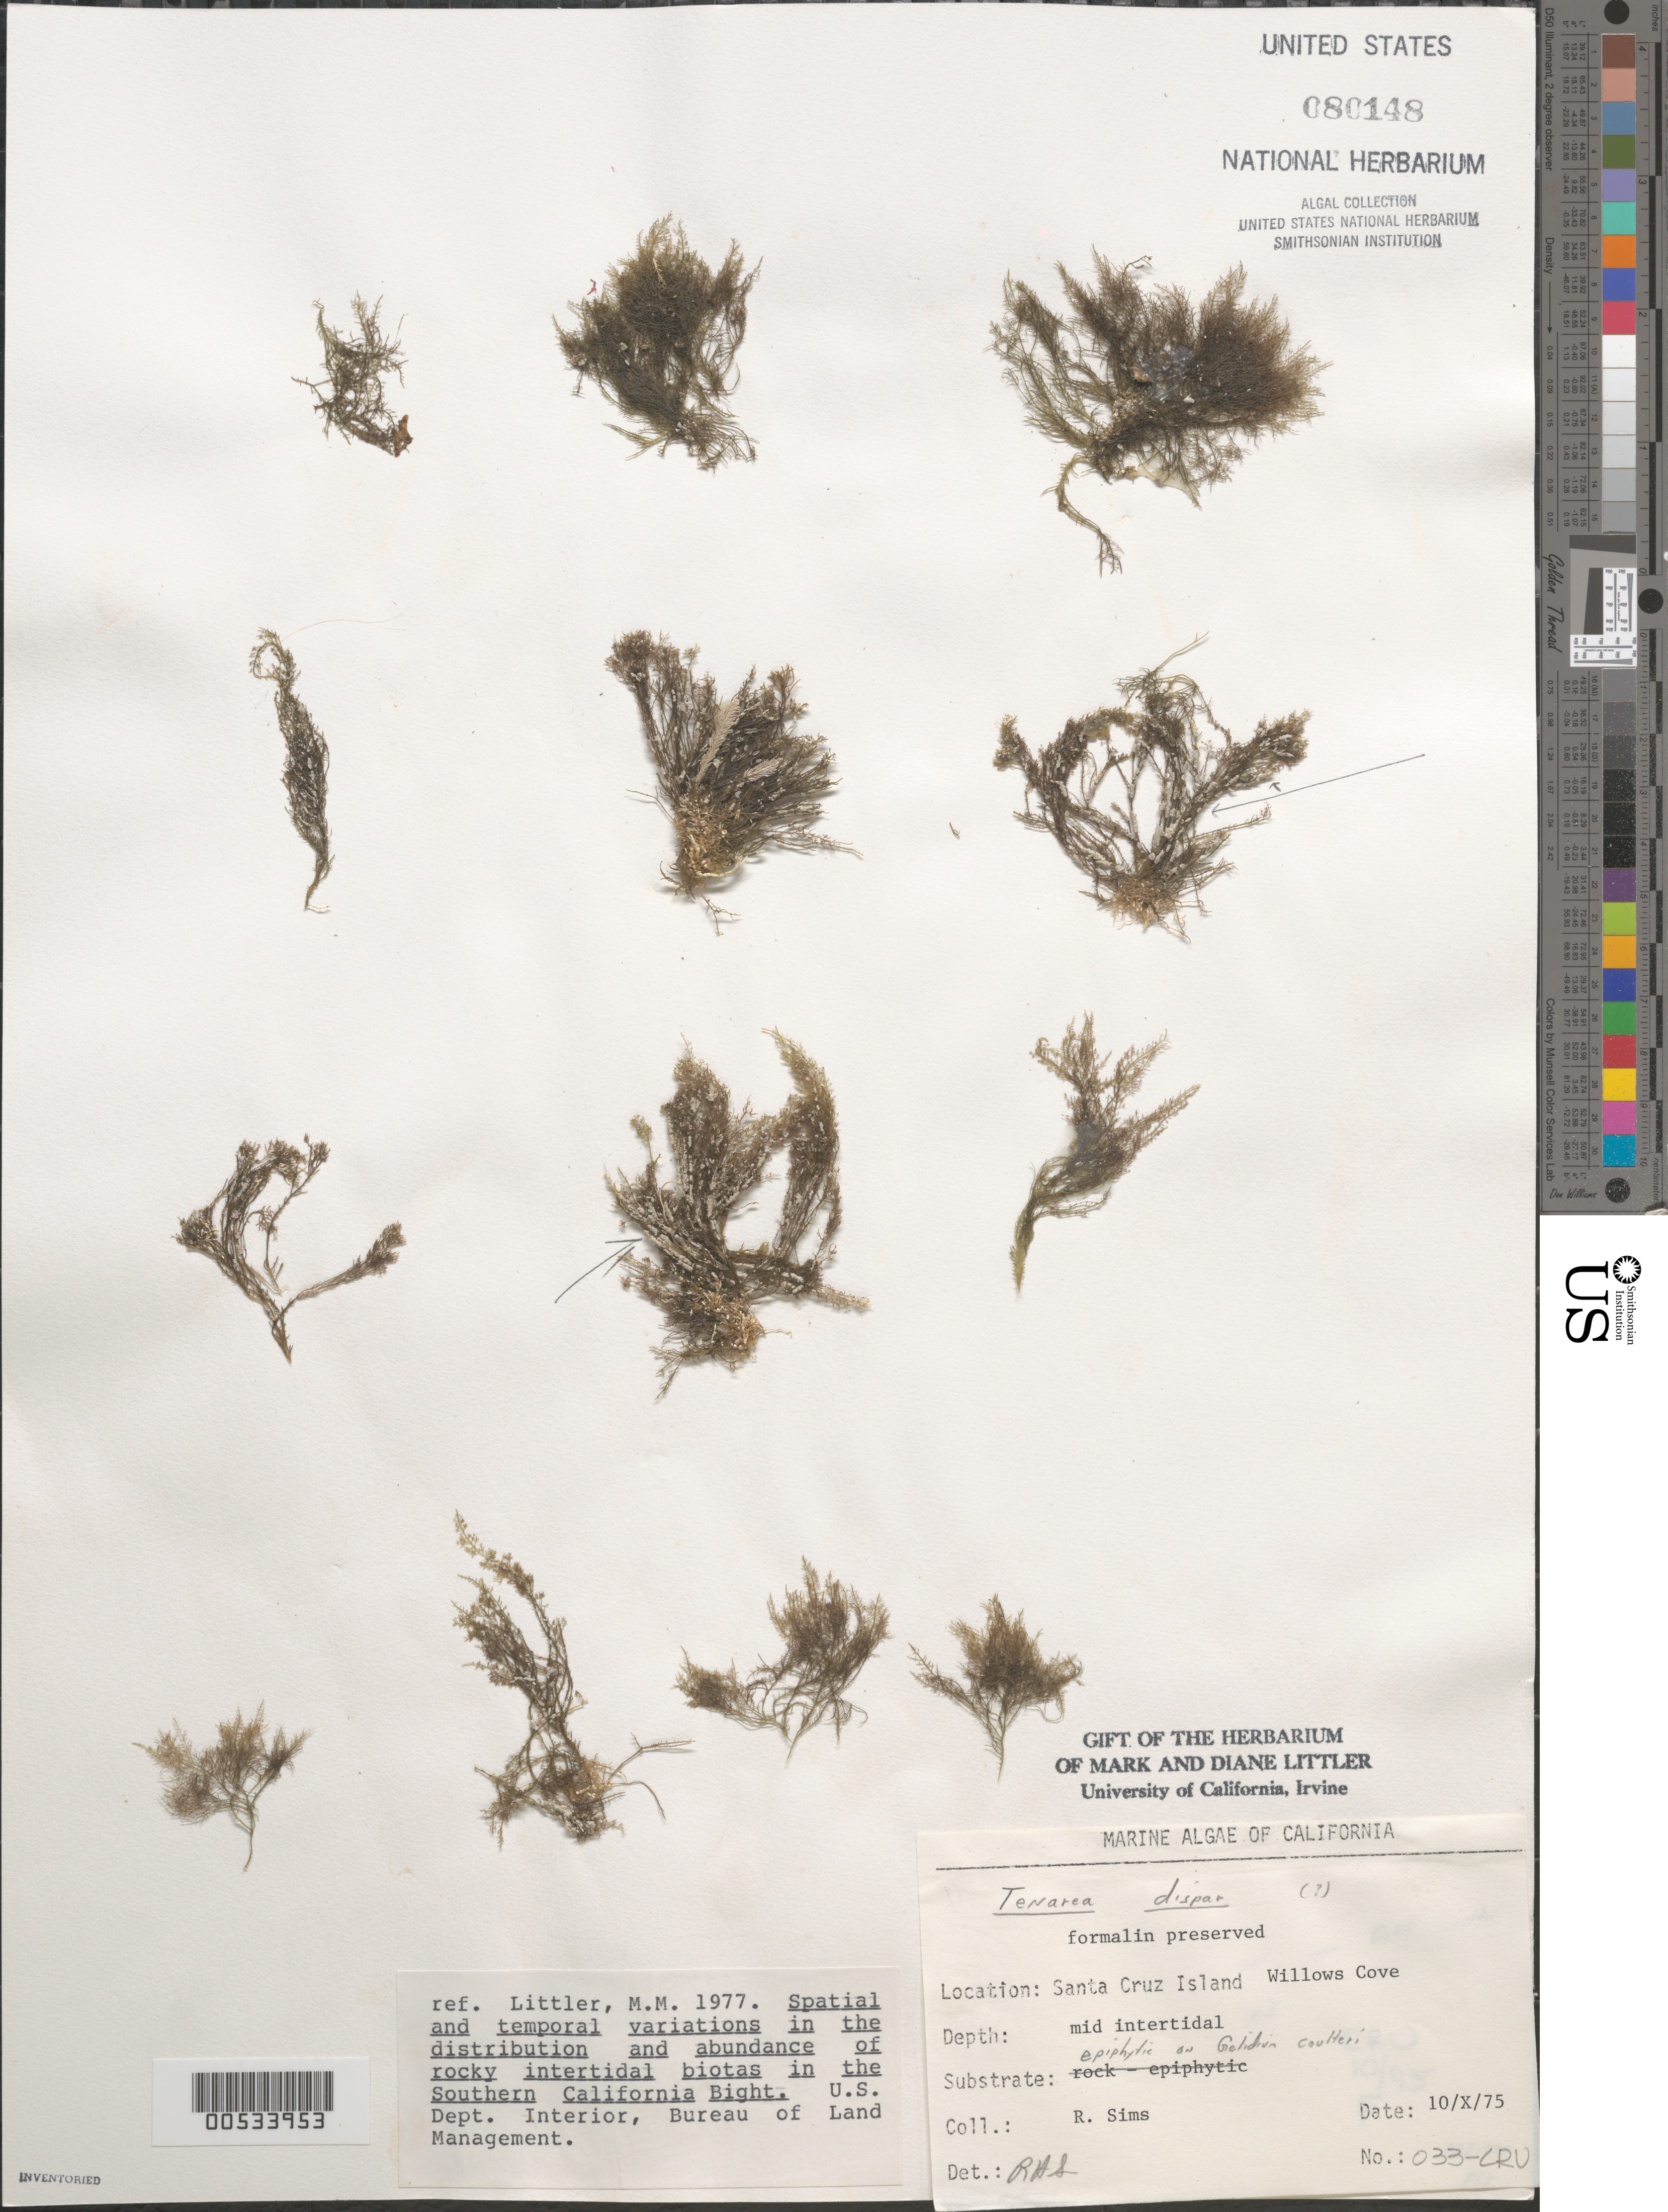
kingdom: Plantae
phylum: Rhodophyta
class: Florideophyceae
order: Corallinales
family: Lithophyllaceae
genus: Lithophyllum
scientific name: Lithophyllum dispar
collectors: R. H. Sims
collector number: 033-cru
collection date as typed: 10 Oct 1975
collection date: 1975-10-10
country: United States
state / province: California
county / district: Santa Barbara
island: Santa Cruz Island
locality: Willows Anchorage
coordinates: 33 57'38"N, 119 45'18"W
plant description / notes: BLM-SOCALBIGHT Rocky Intertidal Survey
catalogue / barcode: US 80148